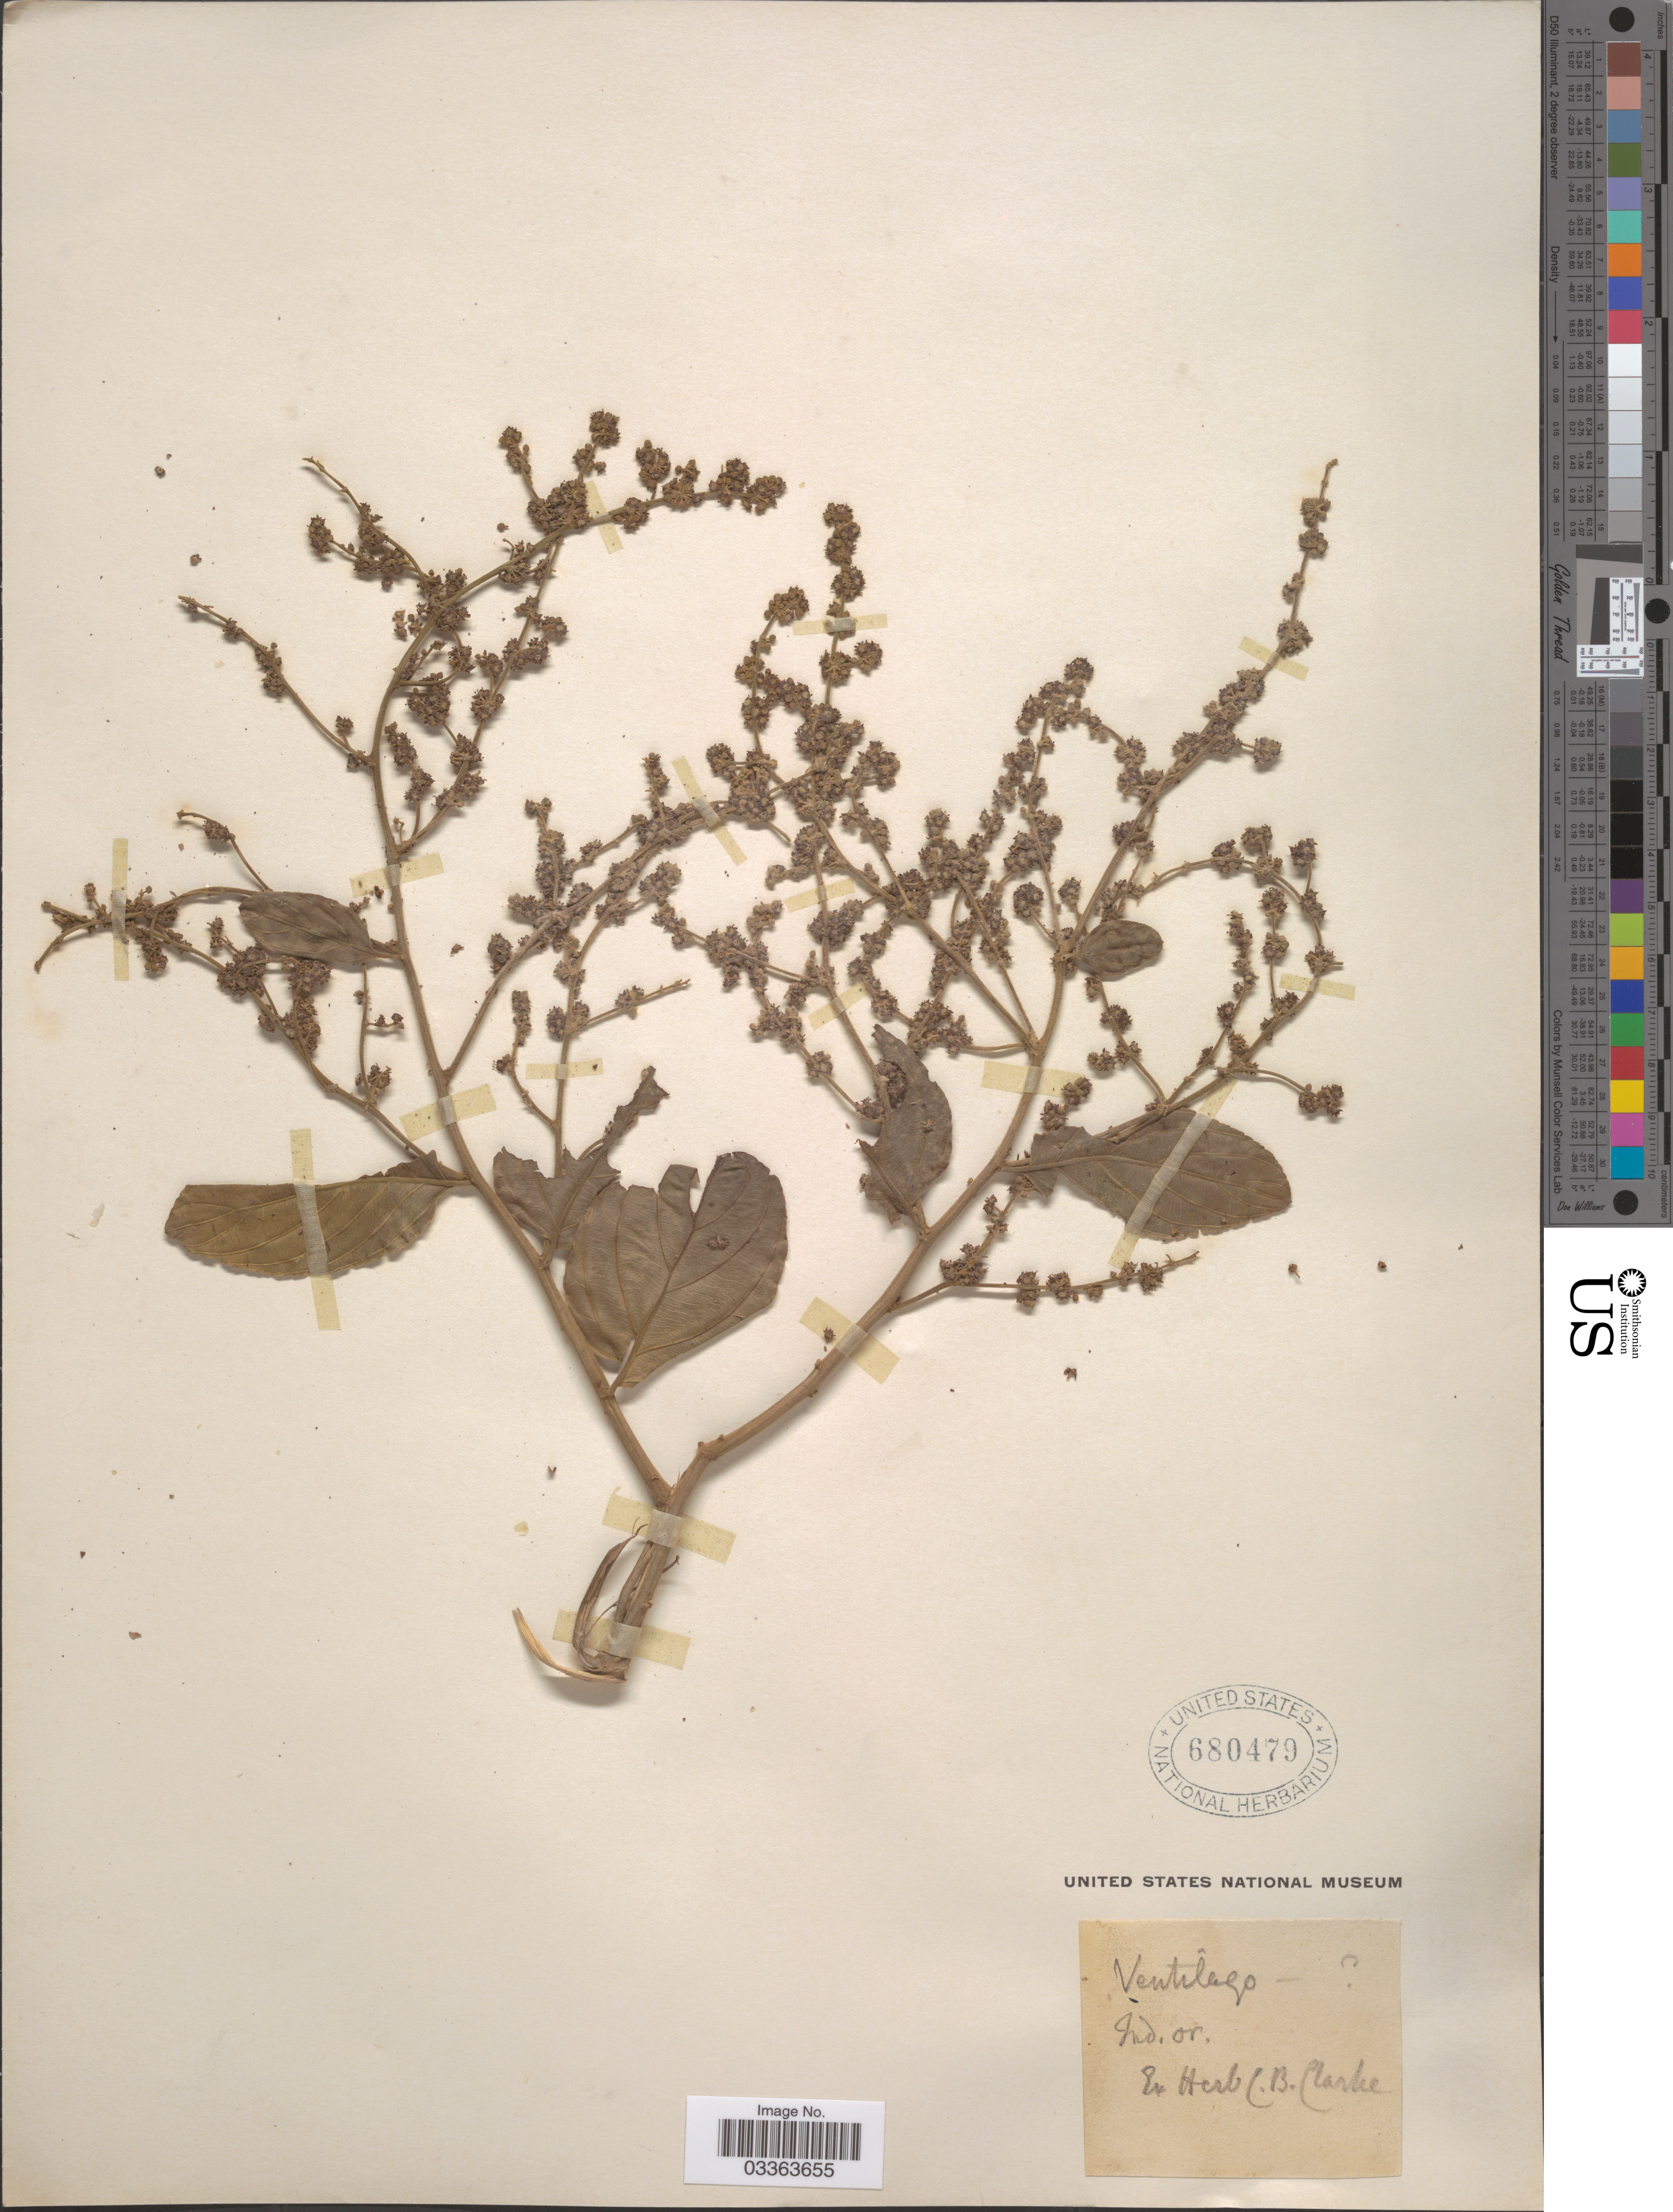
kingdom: Plantae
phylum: Tracheophyta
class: Magnoliopsida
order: Rosales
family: Rhamnaceae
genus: Ventilago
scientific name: Ventilago sp.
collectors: ex Herb. C.B. Clarke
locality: Ind. or.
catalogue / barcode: US 680479